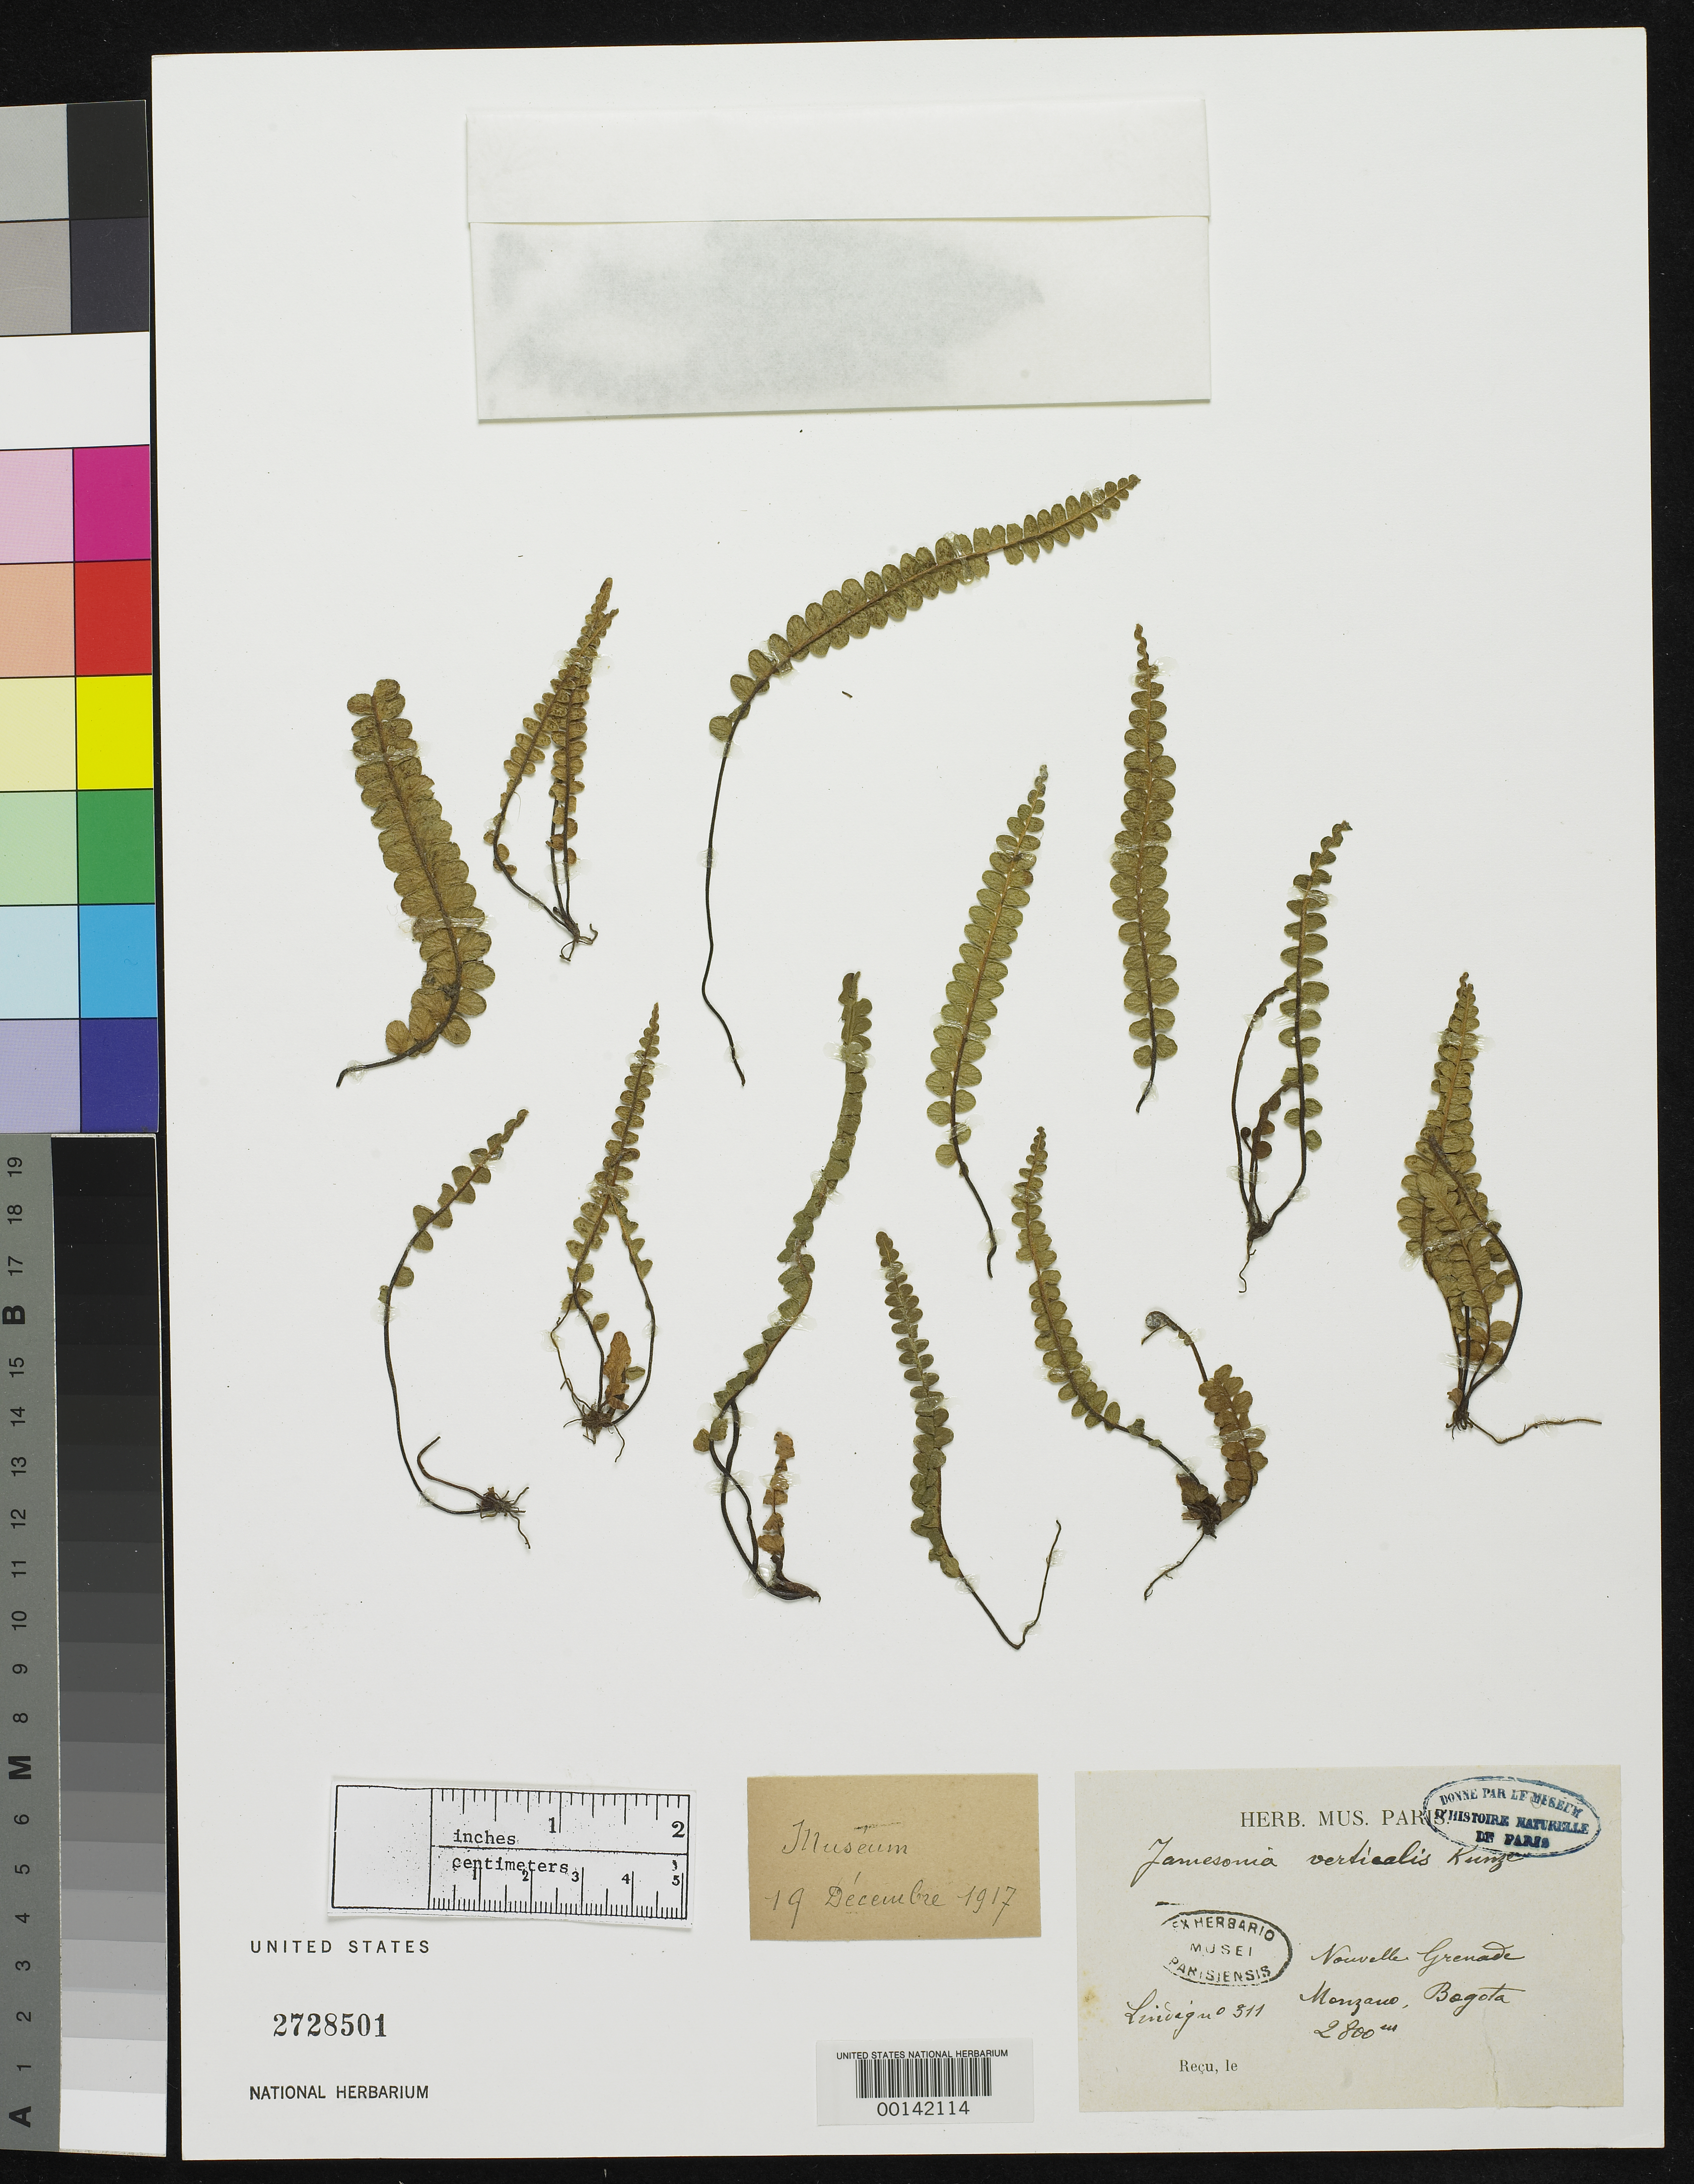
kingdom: Plantae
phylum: Tracheophyta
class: Polypodiopsida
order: Polypodiales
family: Pteridaceae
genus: Gymnogramma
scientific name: Gymnogramma verticalis var. humilis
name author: H. Karst.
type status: Isotype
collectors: A. Lindig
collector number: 311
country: Colombia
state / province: Cundinamarca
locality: Manzanos, near Bogota.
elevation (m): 2800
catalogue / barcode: US 2728501